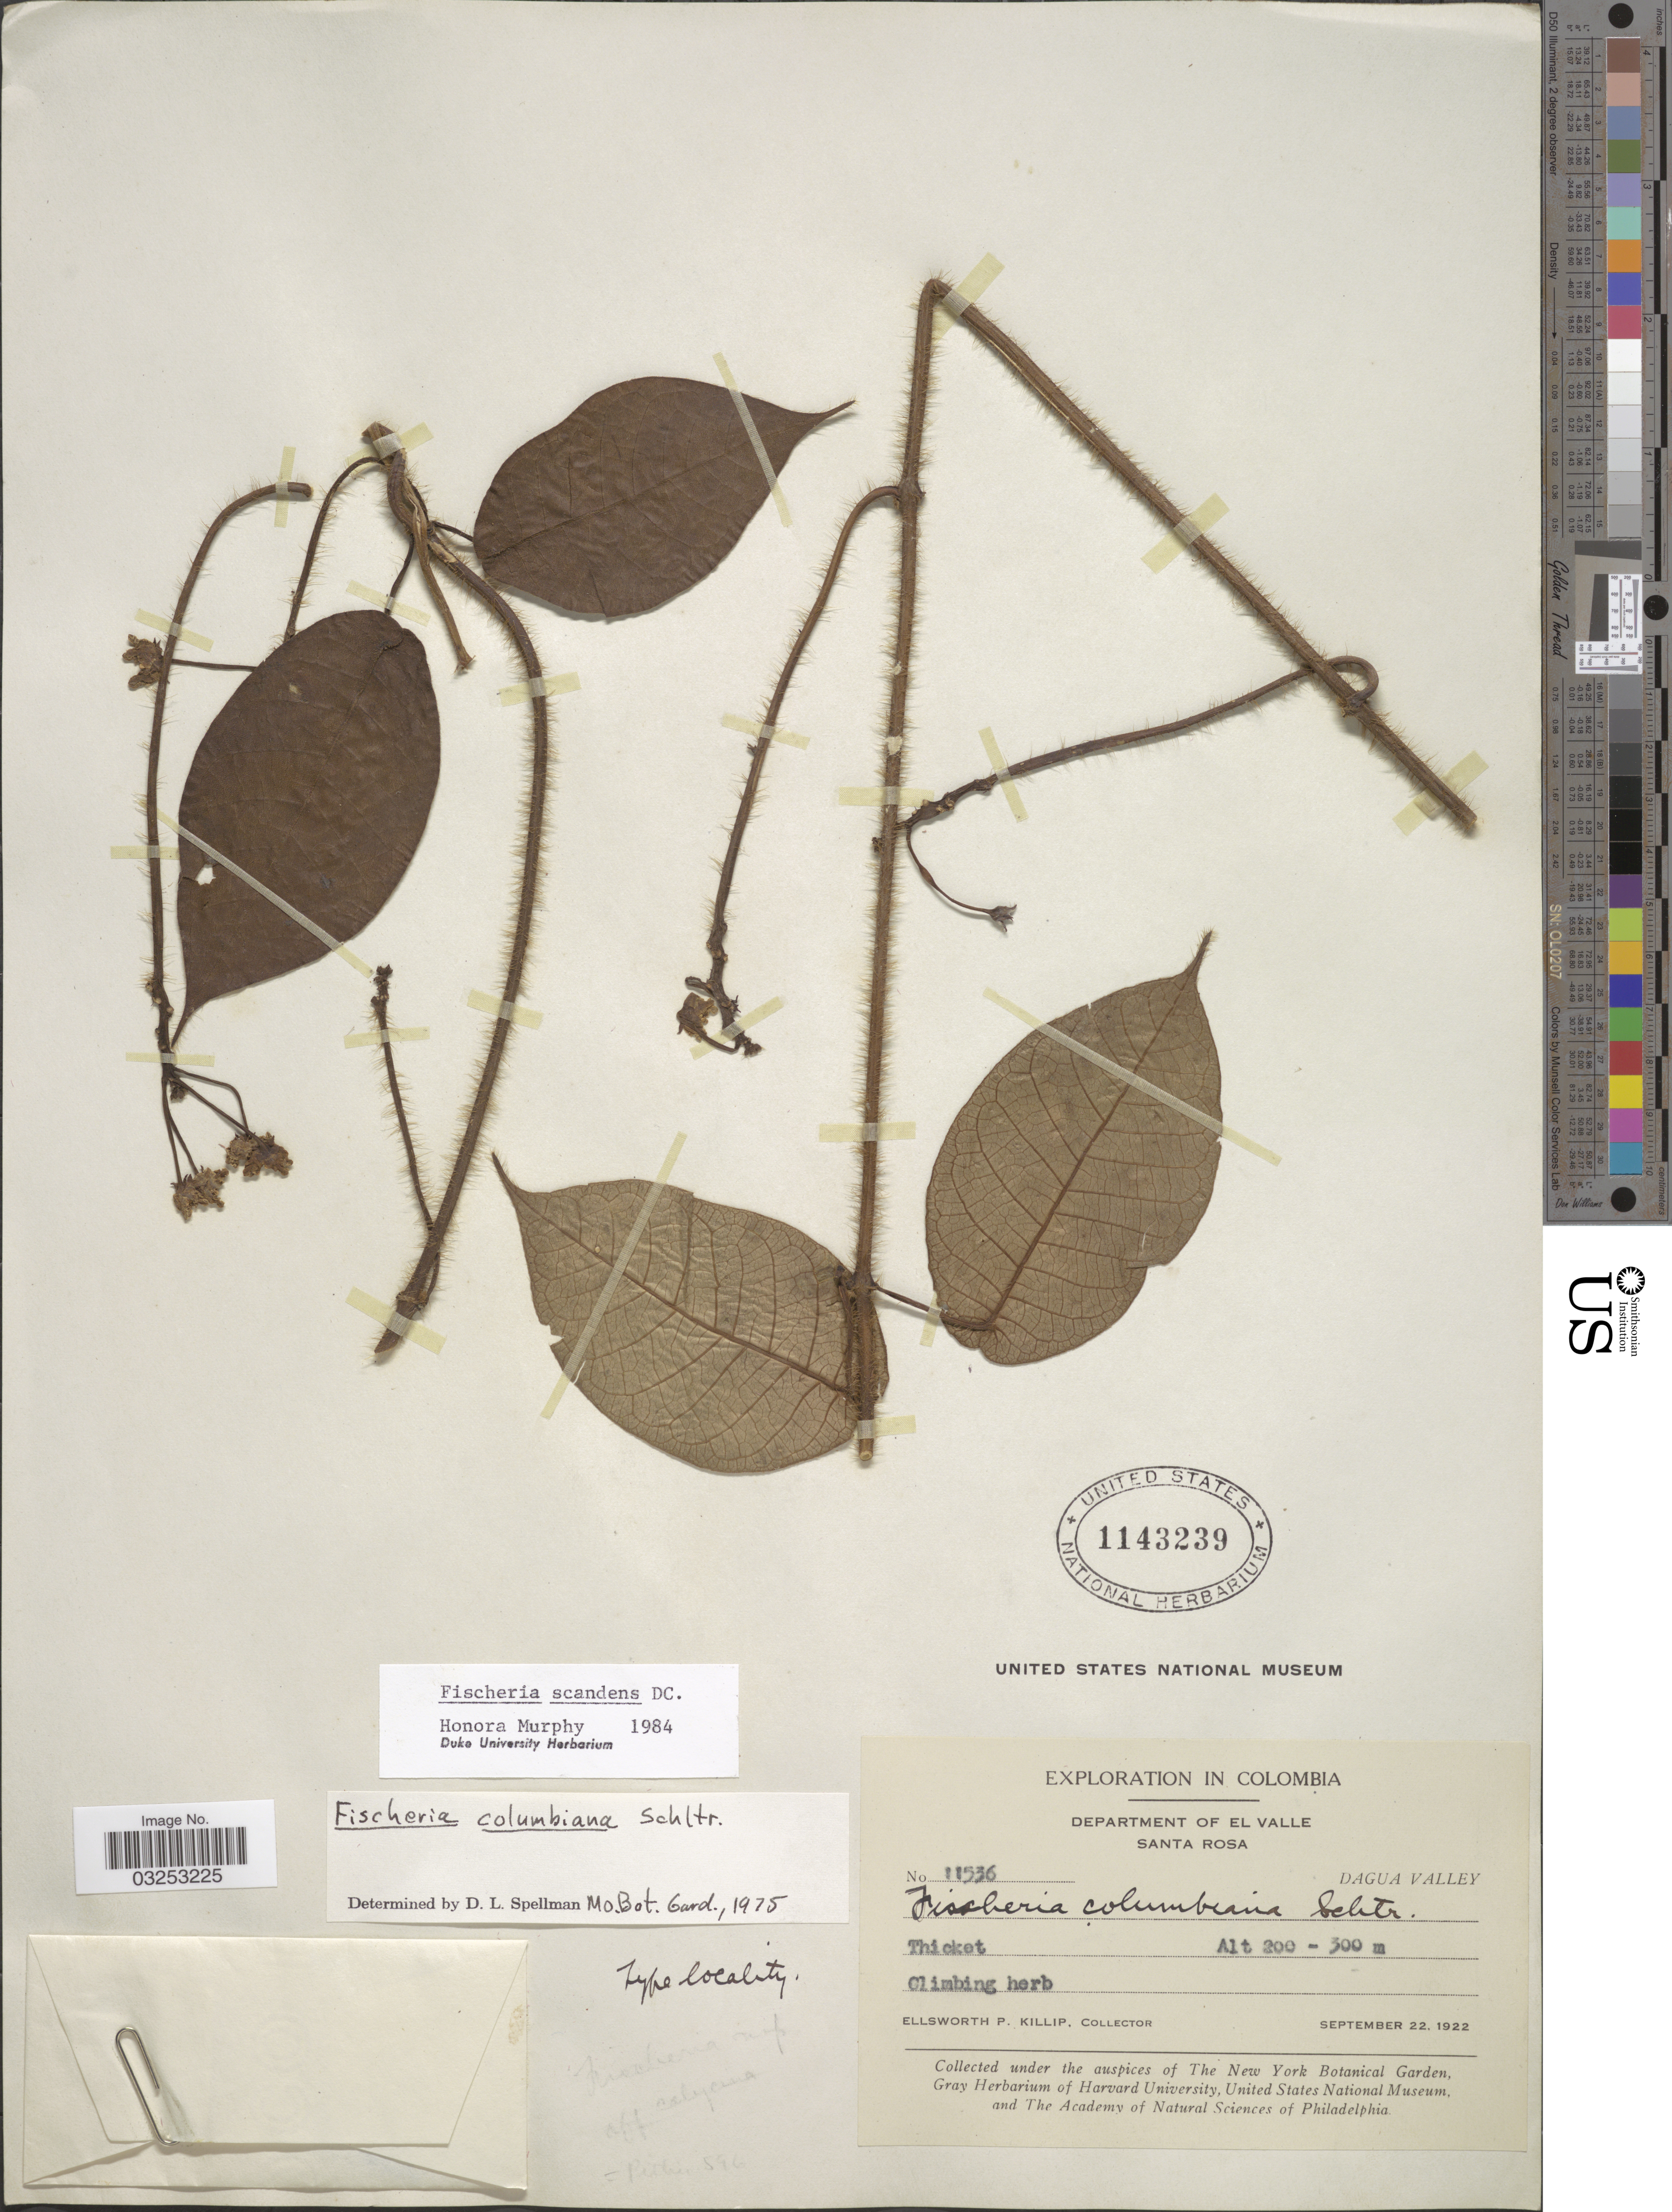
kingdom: Plantae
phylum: Tracheophyta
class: Magnoliopsida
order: Gentianales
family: Apocynaceae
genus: Fischeria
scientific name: Fischeria scandens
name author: DC.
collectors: E. P. Killip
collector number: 11536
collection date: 1922-09-22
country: Colombia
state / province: Valle del Cauca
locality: Department of El Valle. Santa Rosa. Dagua Valley. Thicket.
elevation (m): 200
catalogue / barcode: US 1143239